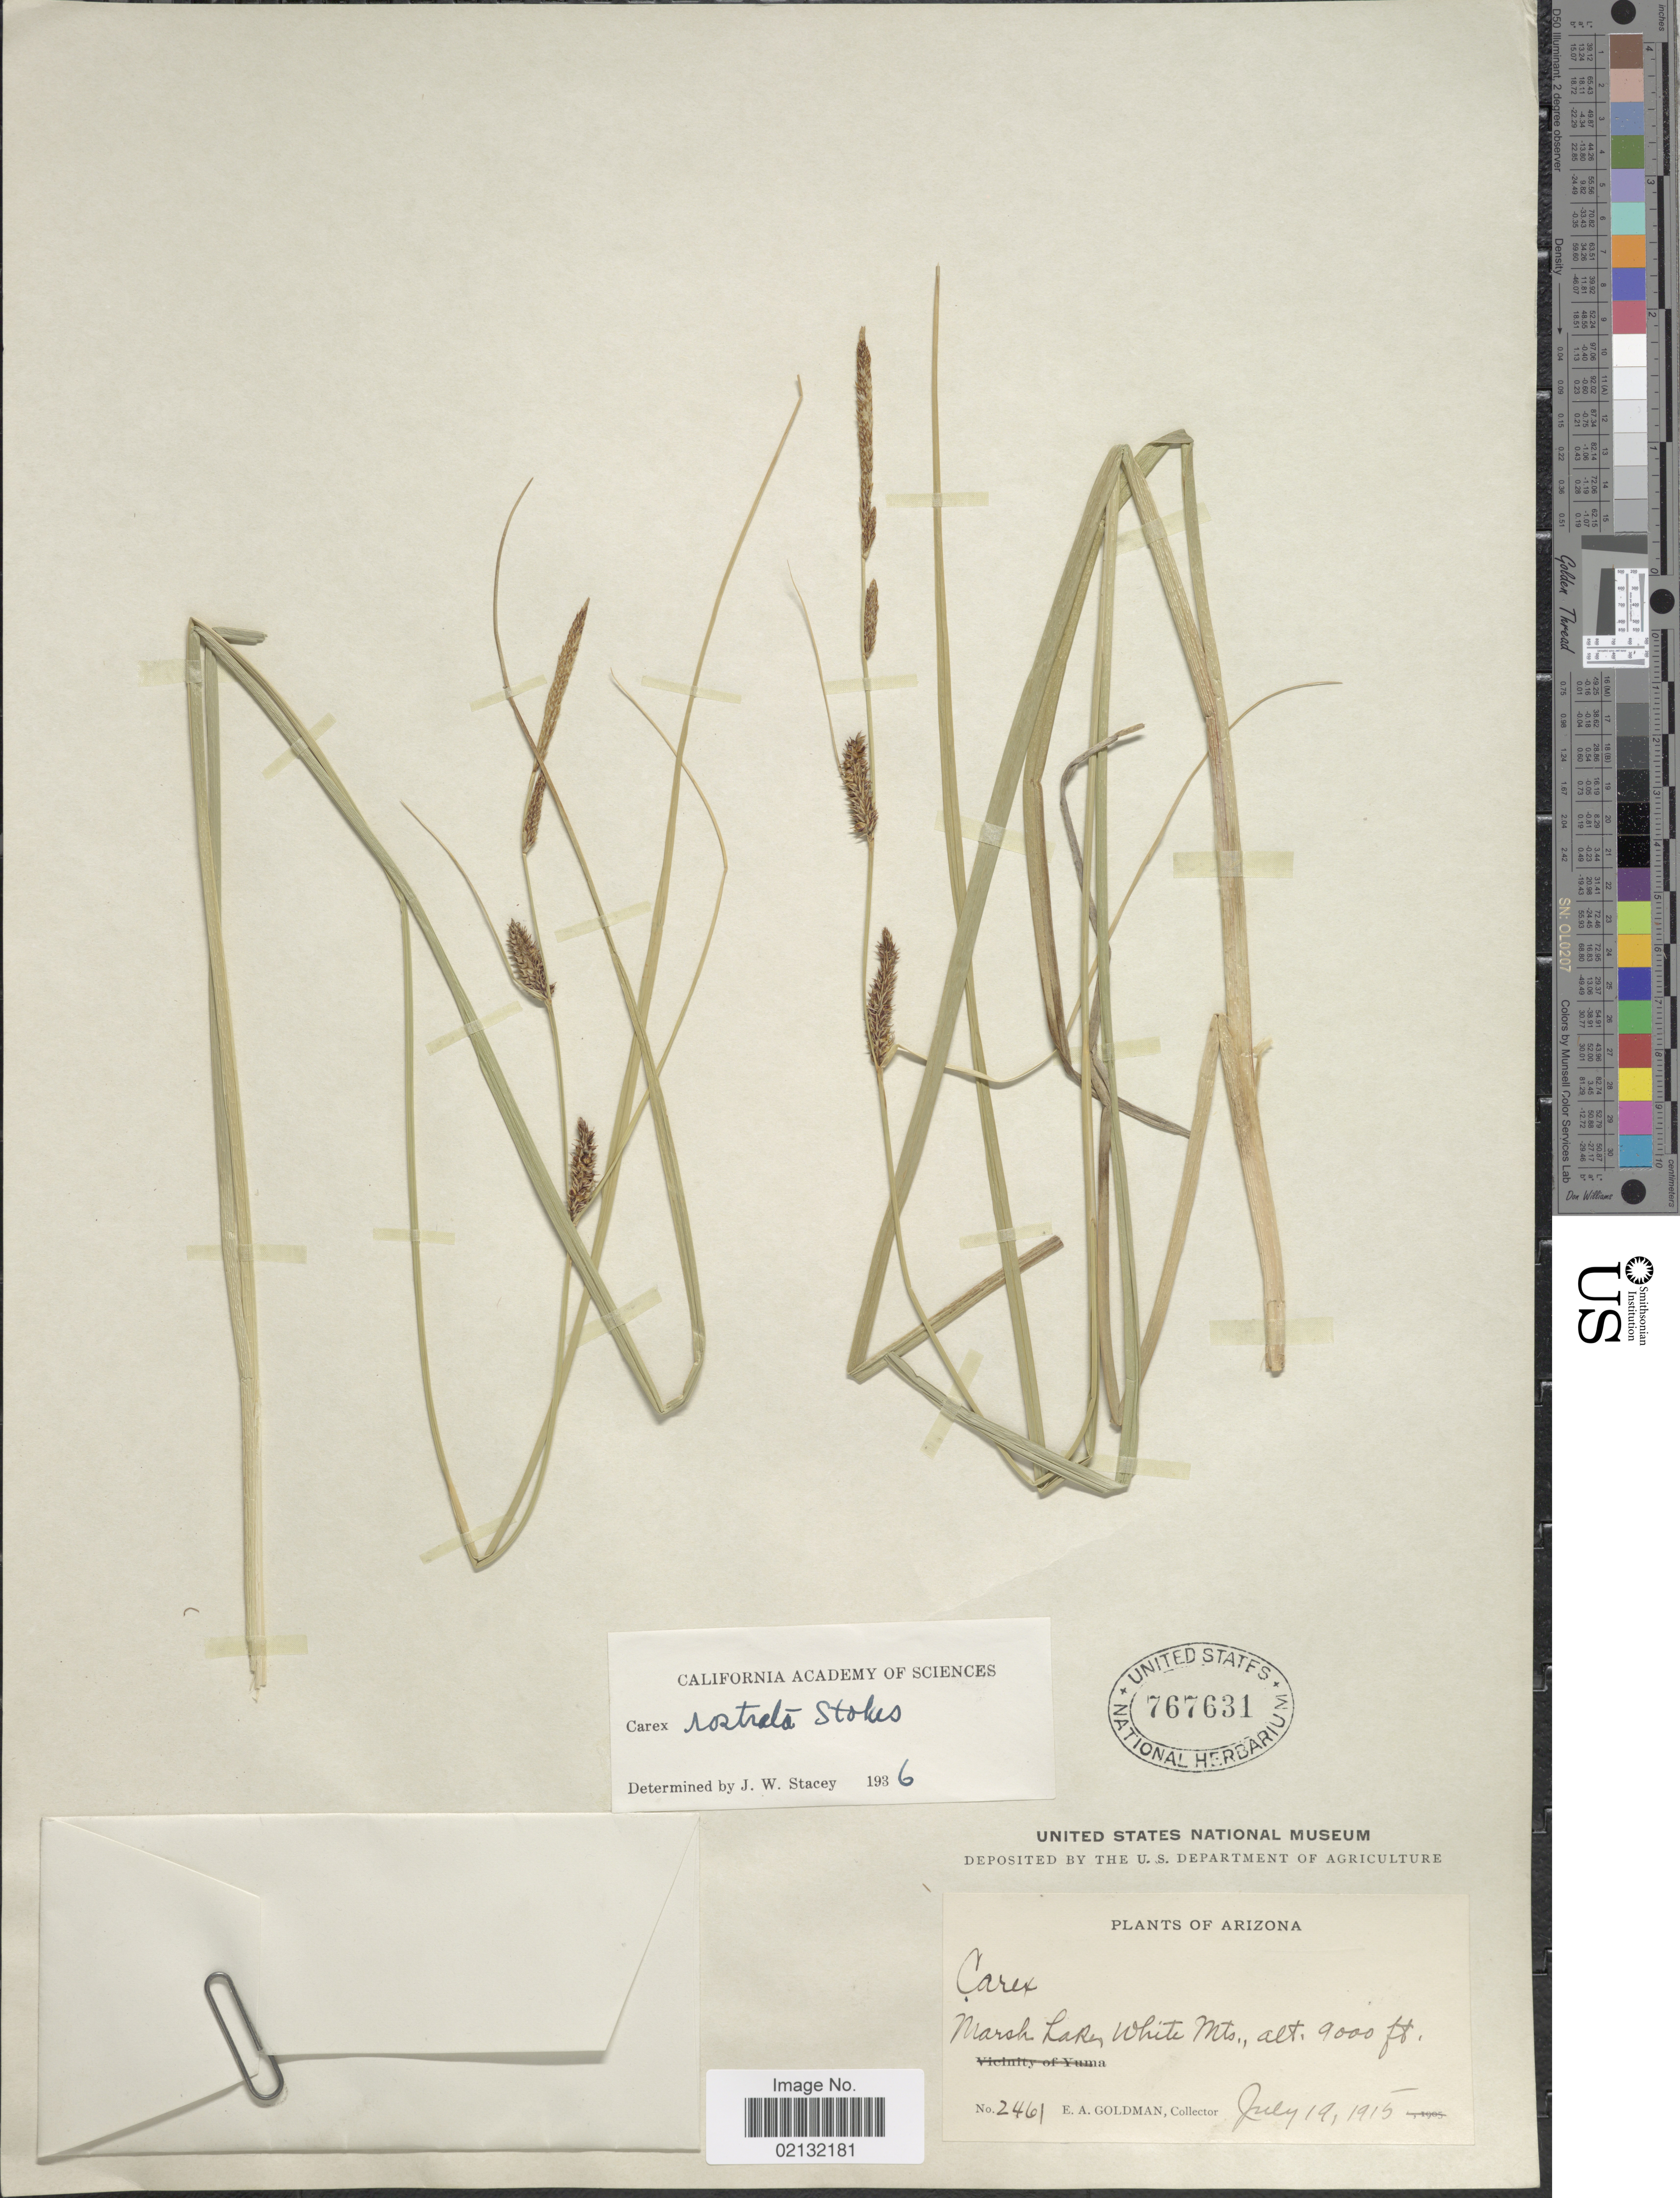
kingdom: Plantae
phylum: Tracheophyta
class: Liliopsida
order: Poales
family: Cyperaceae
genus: Carex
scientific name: Carex rostrata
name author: Stokes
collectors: E. A. Goldman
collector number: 2461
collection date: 1915-07-19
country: United States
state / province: Arizona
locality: Marsh Lake, White Mts.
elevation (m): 2743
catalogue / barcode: US 767631